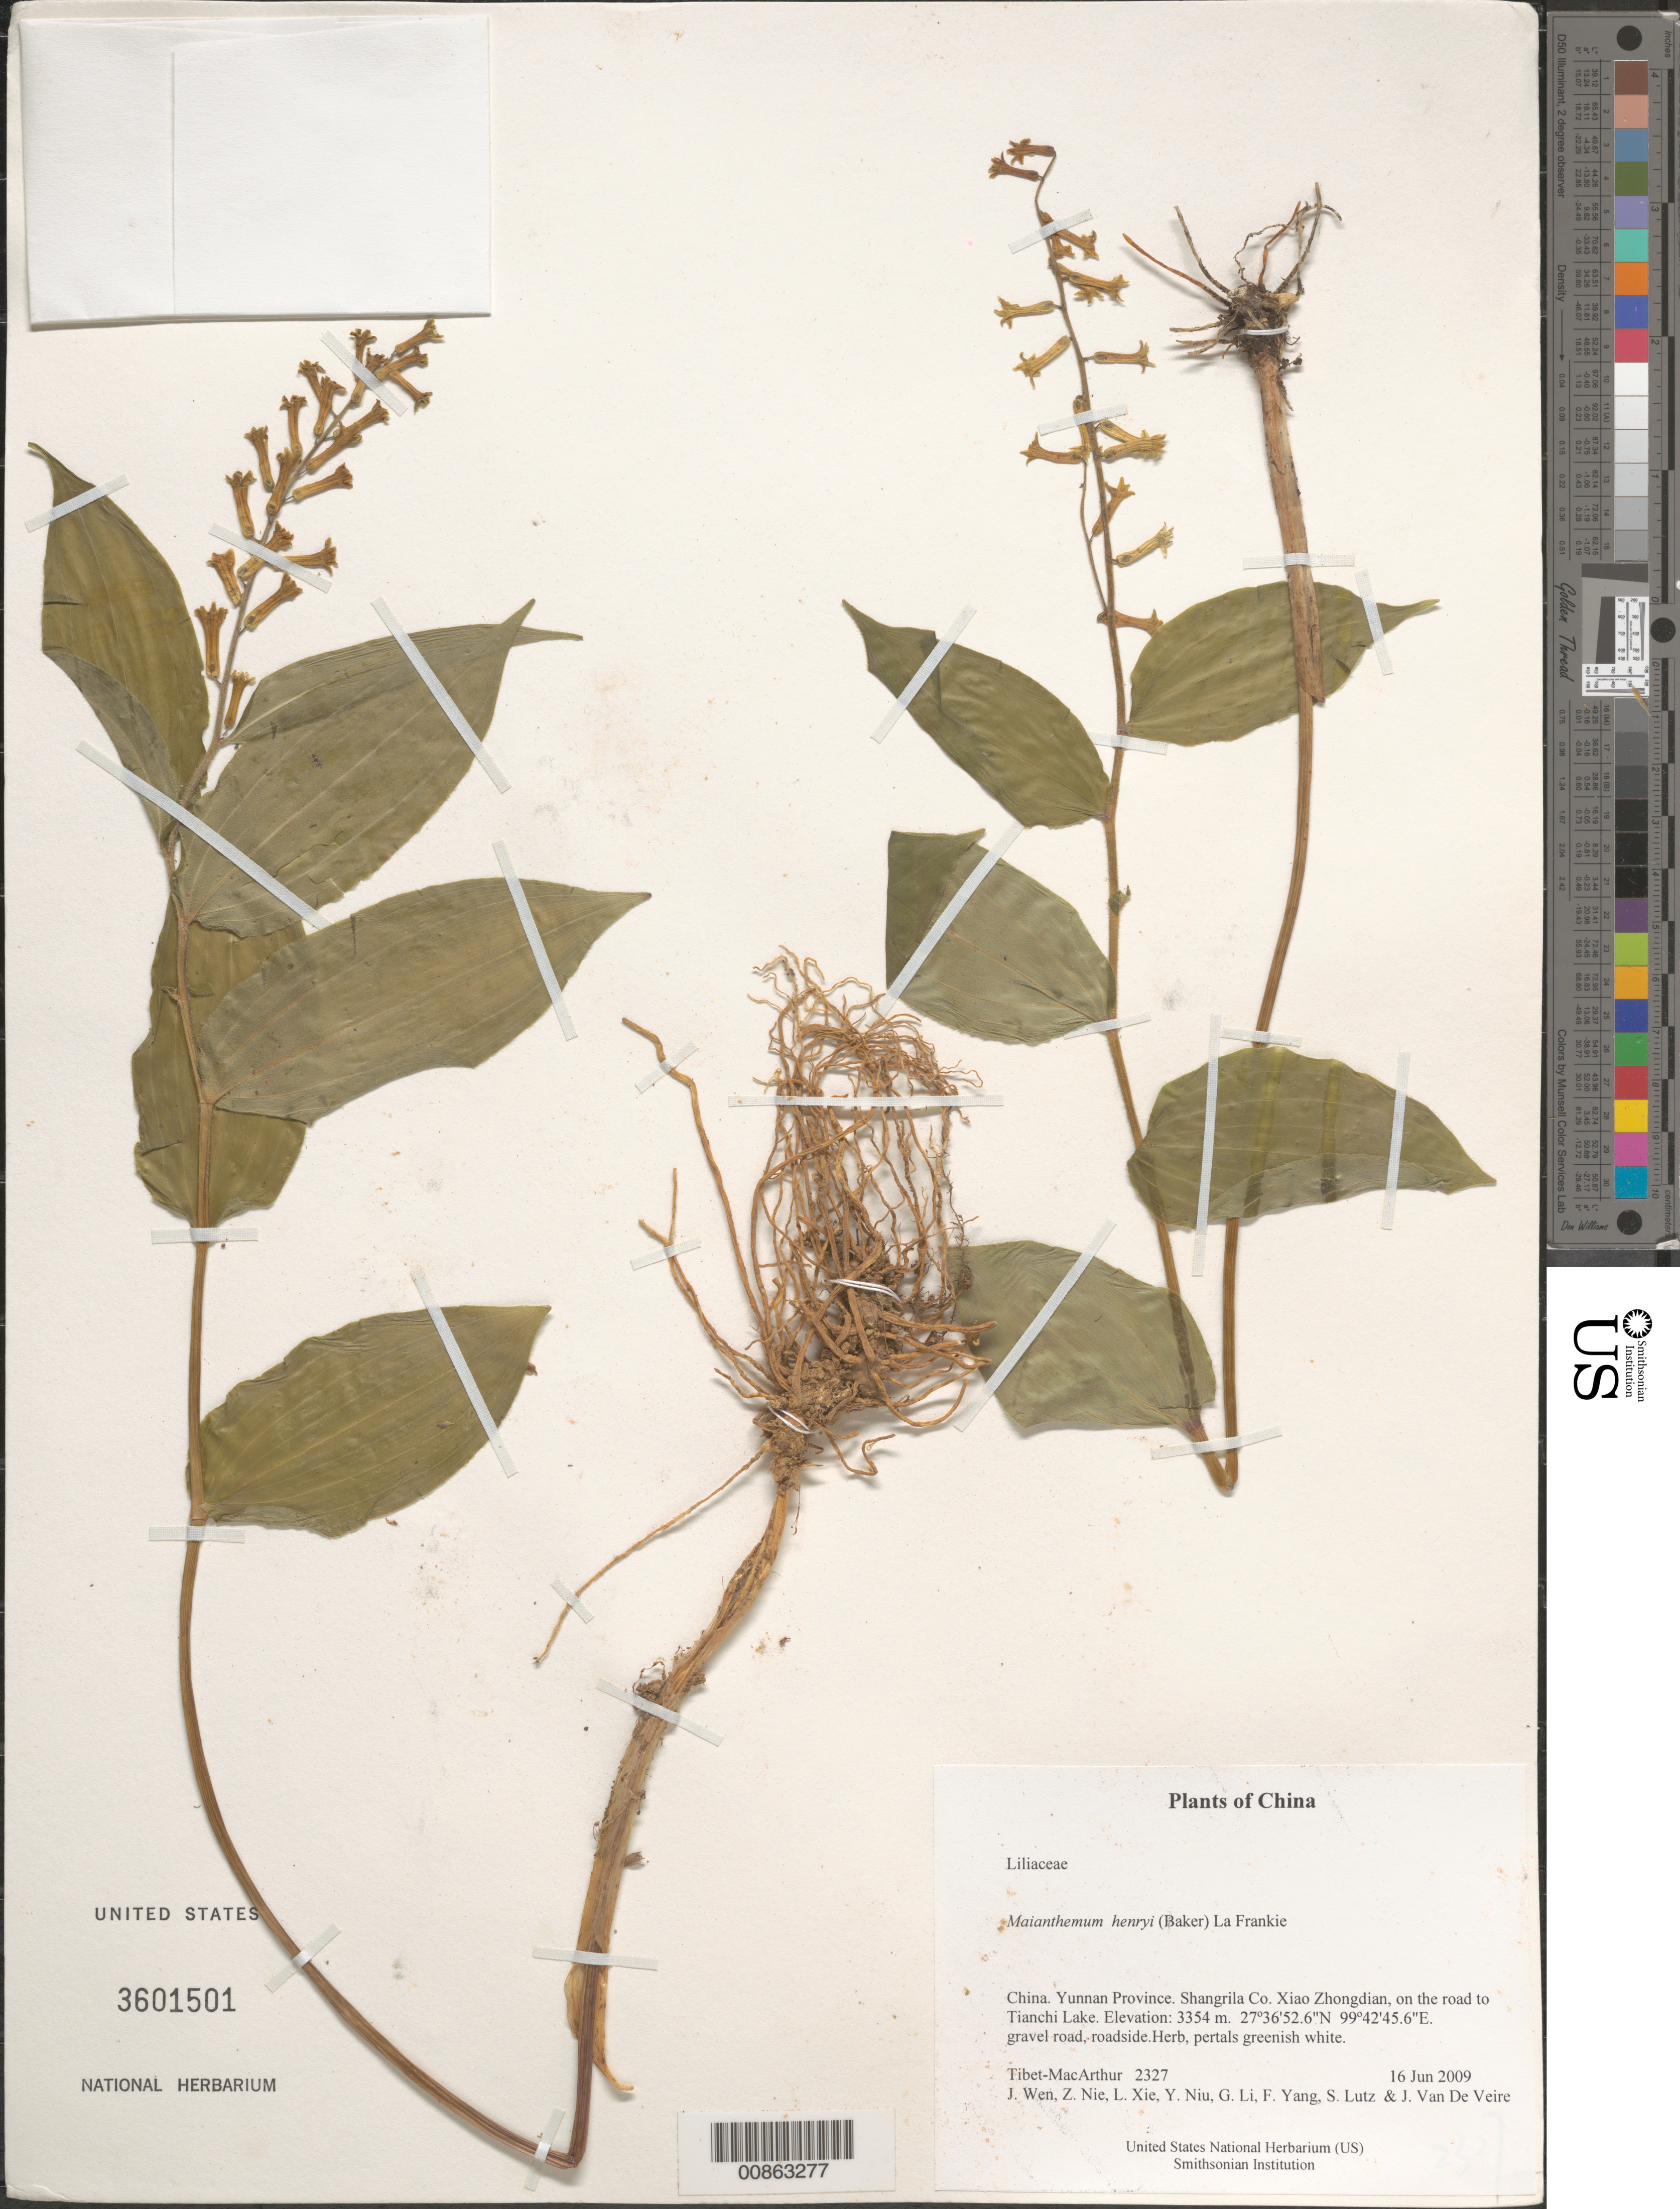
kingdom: Plantae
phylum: Tracheophyta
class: Liliopsida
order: Asparagales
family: Asparagaceae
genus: Maianthemum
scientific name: Maianthemum henryi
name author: (Baker) LaFrankie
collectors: Tibet-MacArthur, J. Wen, Z. Nie, L. Xie, Y. Niu, G. Li, F. Yang, S. Lutz & J. Van De Veire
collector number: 2327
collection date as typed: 16 Jun 2009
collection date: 2009-06-16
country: China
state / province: Yunnan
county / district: Shangrila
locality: Xiao Zhongdian, on the road to Tianchi Lake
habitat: gravel road, roadside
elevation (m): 3354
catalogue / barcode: US 3601501